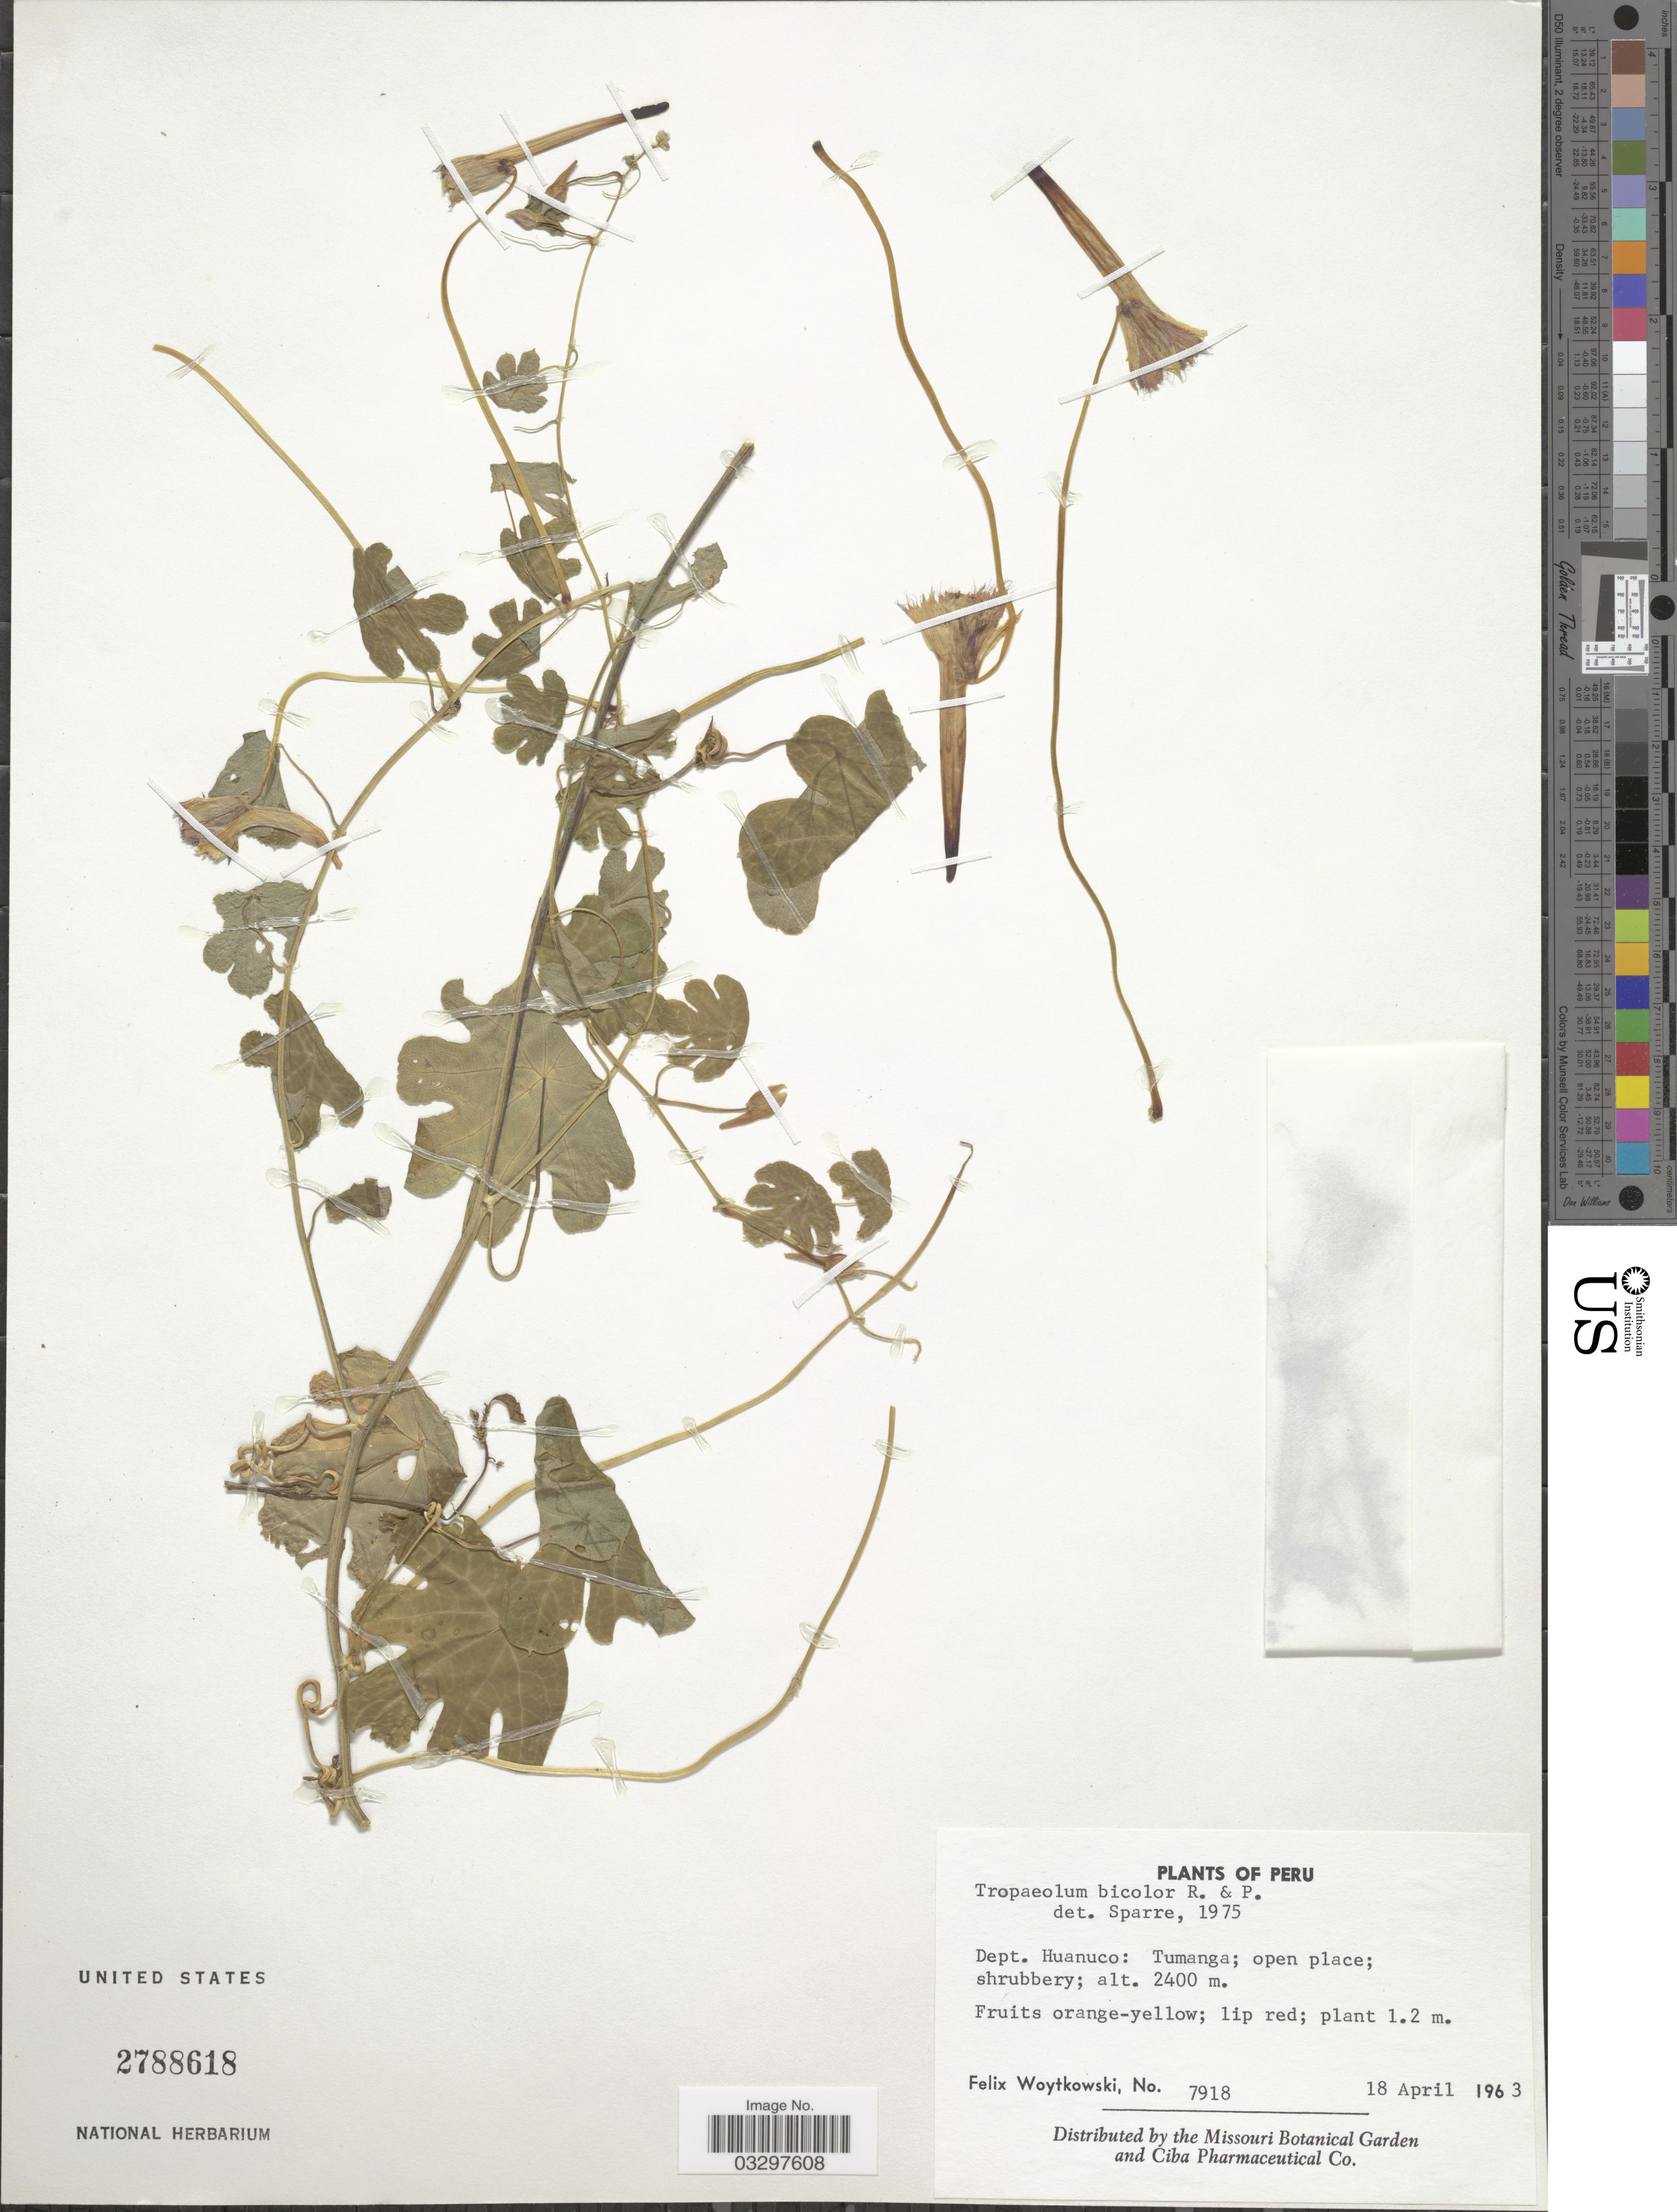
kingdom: Plantae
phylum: Tracheophyta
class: Magnoliopsida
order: Brassicales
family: Tropaeolaceae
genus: Tropaeolum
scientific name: Tropaeolum bicolor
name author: Ruiz & Pav.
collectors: F. Woytkowski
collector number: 7918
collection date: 1963-04-18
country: Peru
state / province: Huánuco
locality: Dept. Huanuco: Tumanga.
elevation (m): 2400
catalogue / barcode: US 2788618